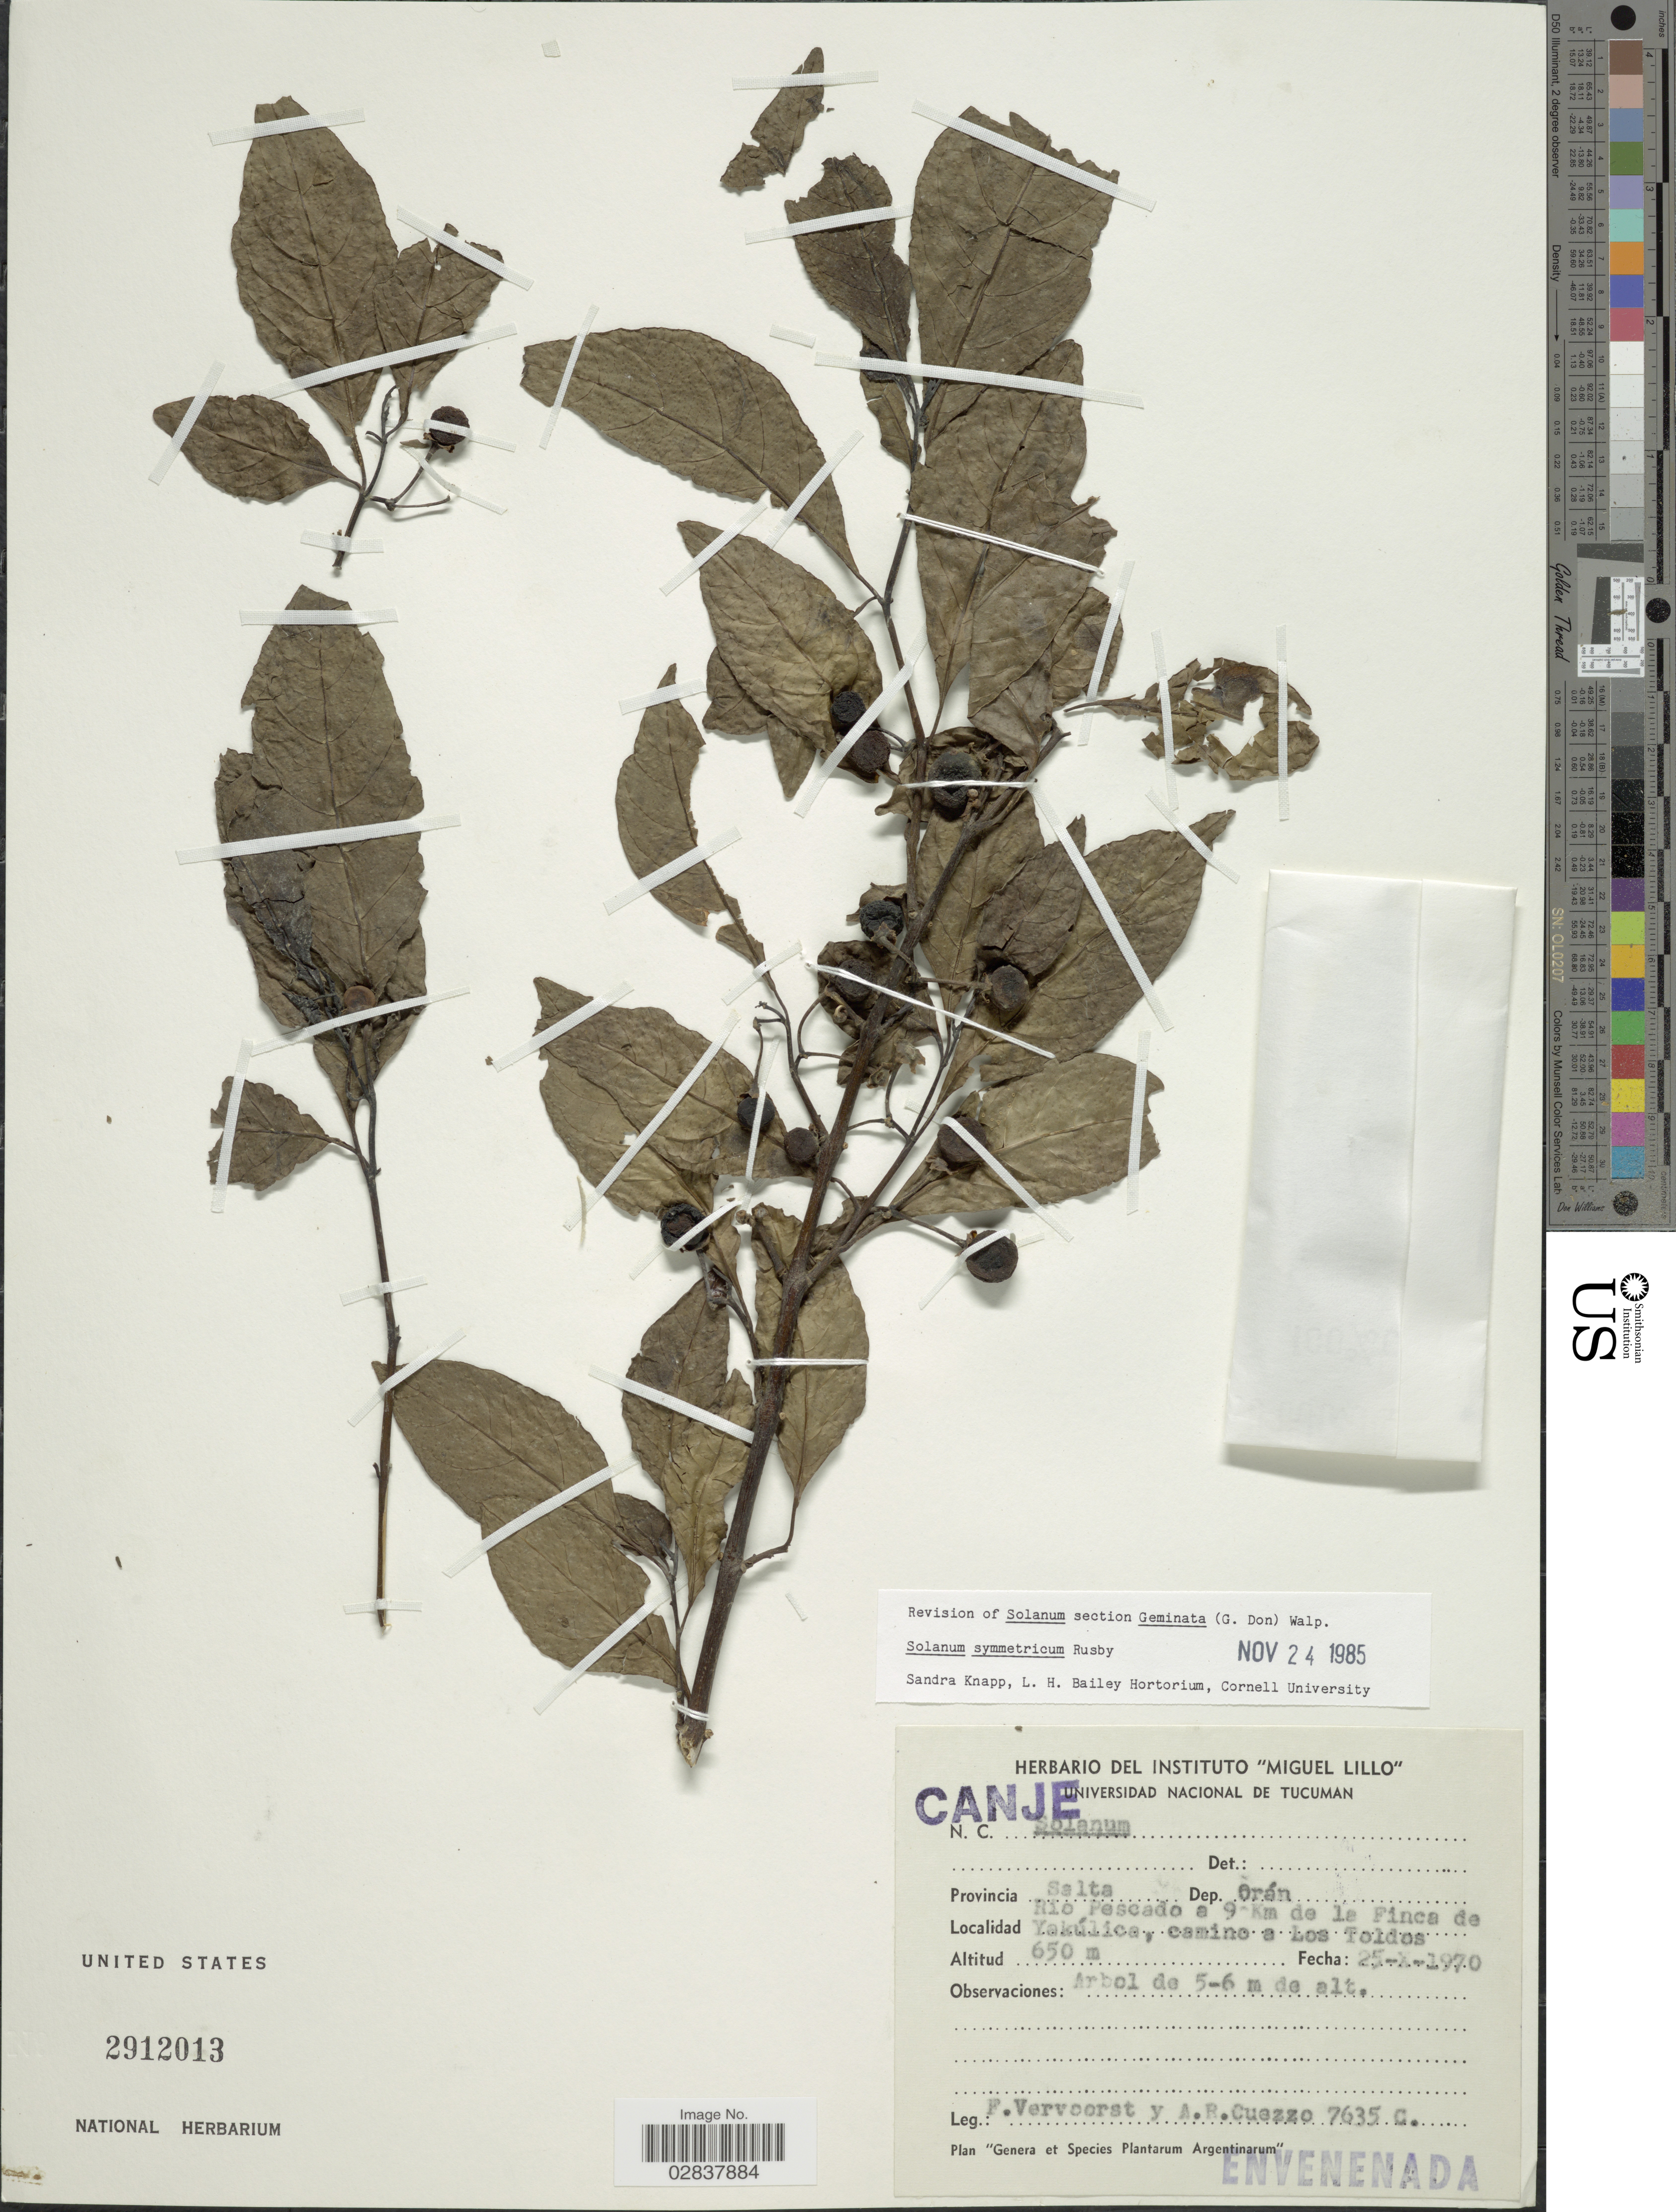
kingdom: Plantae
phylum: Tracheophyta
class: Magnoliopsida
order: Solanales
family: Solanaceae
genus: Solanum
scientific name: Solanum symmetricum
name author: Rusby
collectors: F. Vervoorst & A. Cuezzo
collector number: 7635C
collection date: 1970-10-25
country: Argentina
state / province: Salta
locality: Dep. Orán, Rio Pescado a 9 Km de la Finca de Yakúlica, camino a Los Toldos.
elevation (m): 650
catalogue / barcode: US 2912013